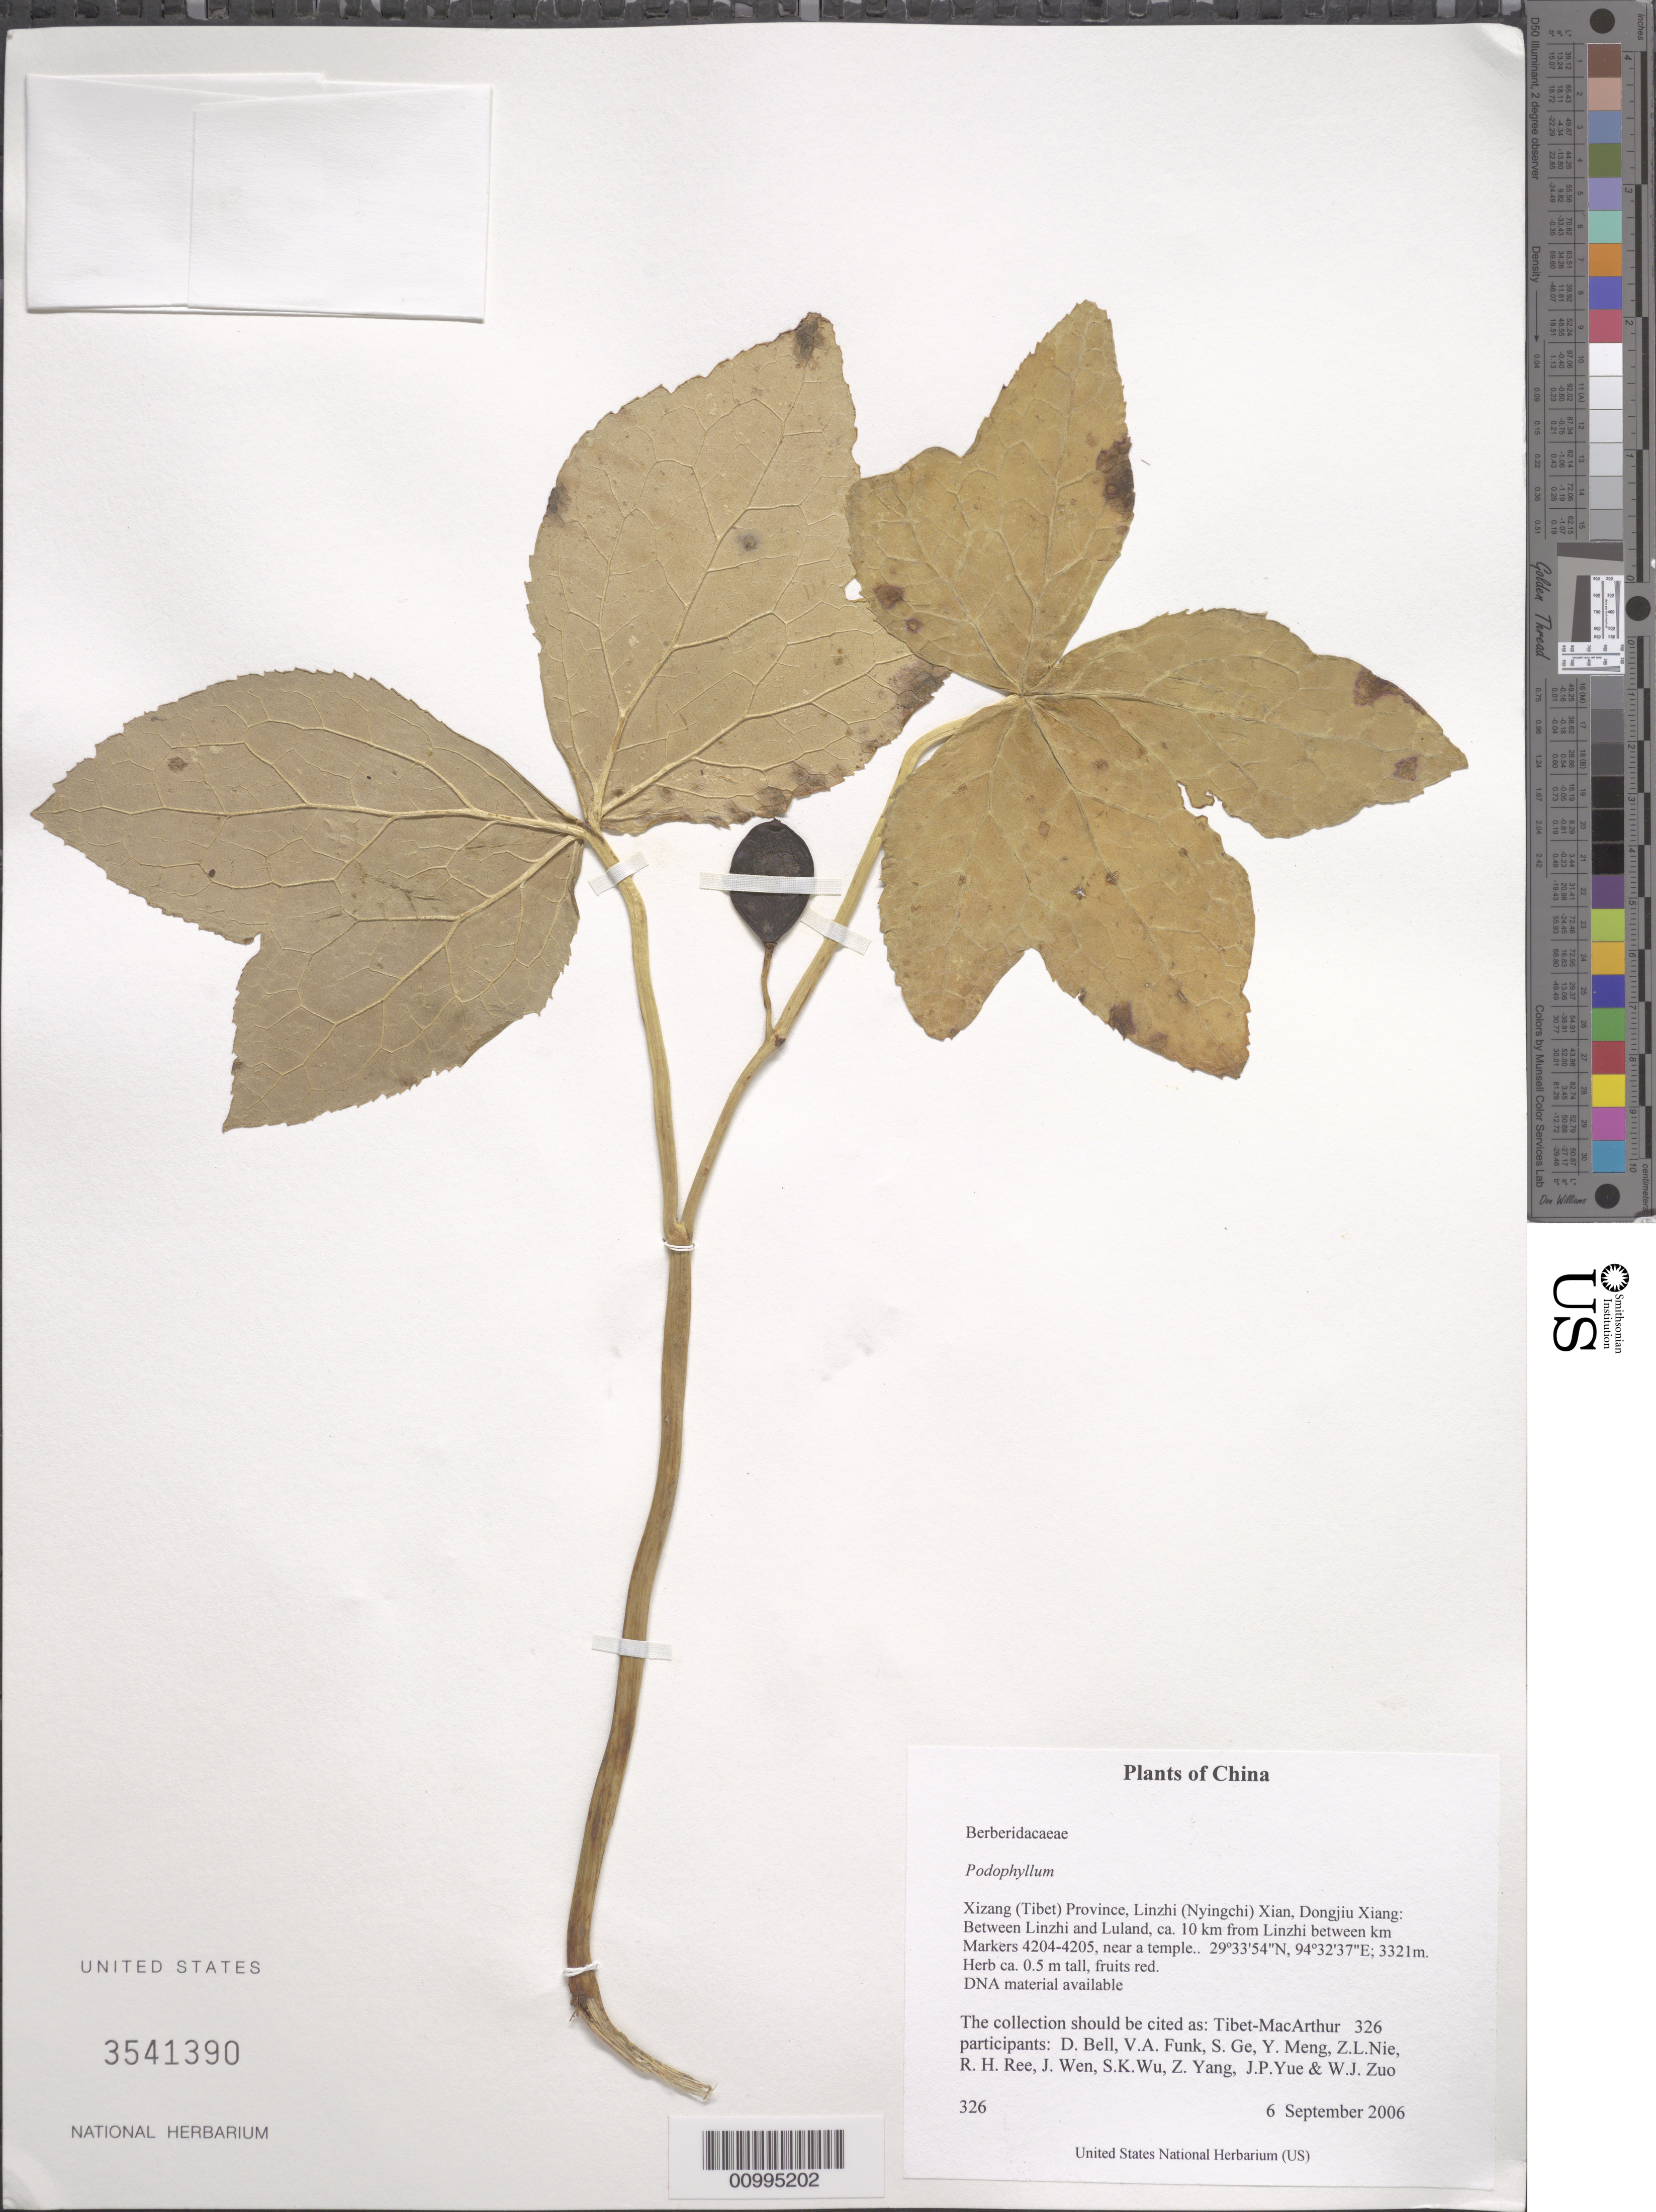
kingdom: Plantae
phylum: Tracheophyta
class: Magnoliopsida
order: Ranunculales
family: Berberidaceae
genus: Podophyllum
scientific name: Podophyllum hexandrum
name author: Royle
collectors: Tibet-MacArthur, D. A. Bell, V. Funk, S. Ge, Y. Meng, Z. Nie, R. Ree, J. Wen, S. K. Wu, Z. Yang & J. Yue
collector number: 326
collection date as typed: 06 Sep 2006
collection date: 2006-09-06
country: China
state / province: Xizang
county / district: Linzhi (Nyingchi) Xian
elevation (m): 3321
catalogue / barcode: US 3541390